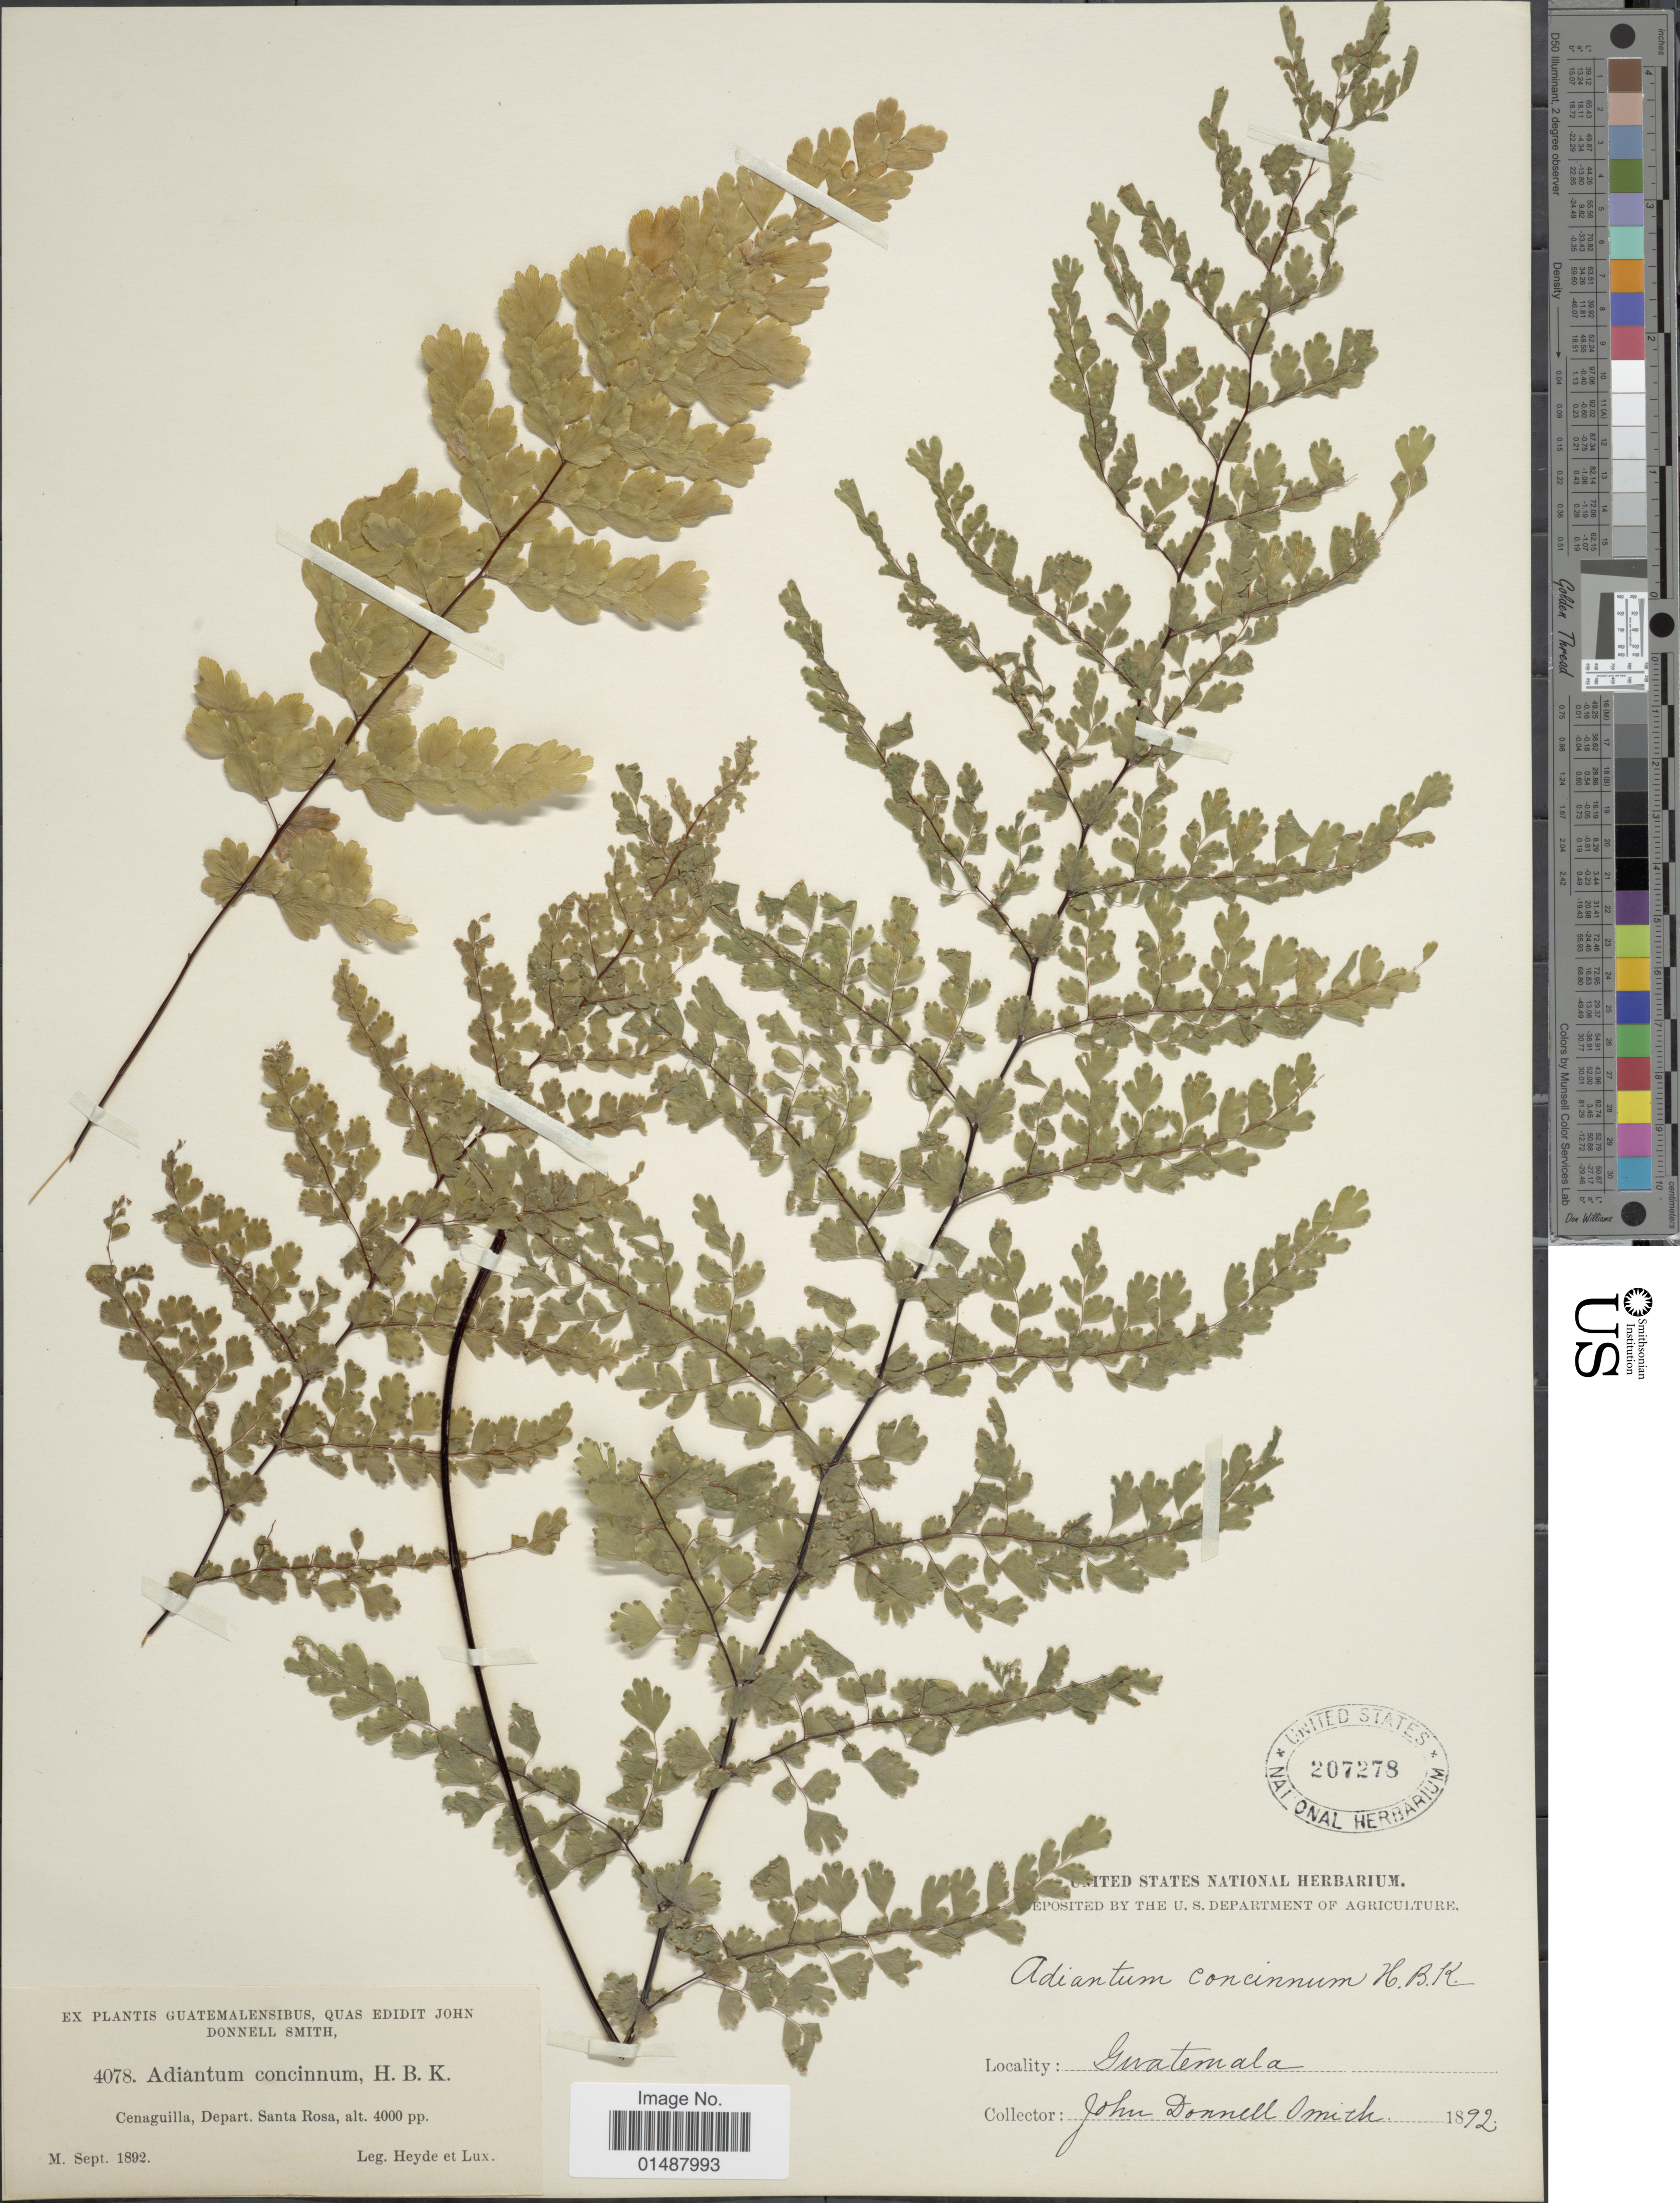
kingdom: Plantae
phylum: Tracheophyta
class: Polypodiopsida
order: Polypodiales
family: Pteridaceae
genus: Adiantum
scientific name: Adiantum concinnum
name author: Humb. & Bonpl. ex Willd.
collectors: E. Lux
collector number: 4078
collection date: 1892-09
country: Guatemala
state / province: Santa Rosa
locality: Cenaguilla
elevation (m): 1219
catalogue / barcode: US 207278